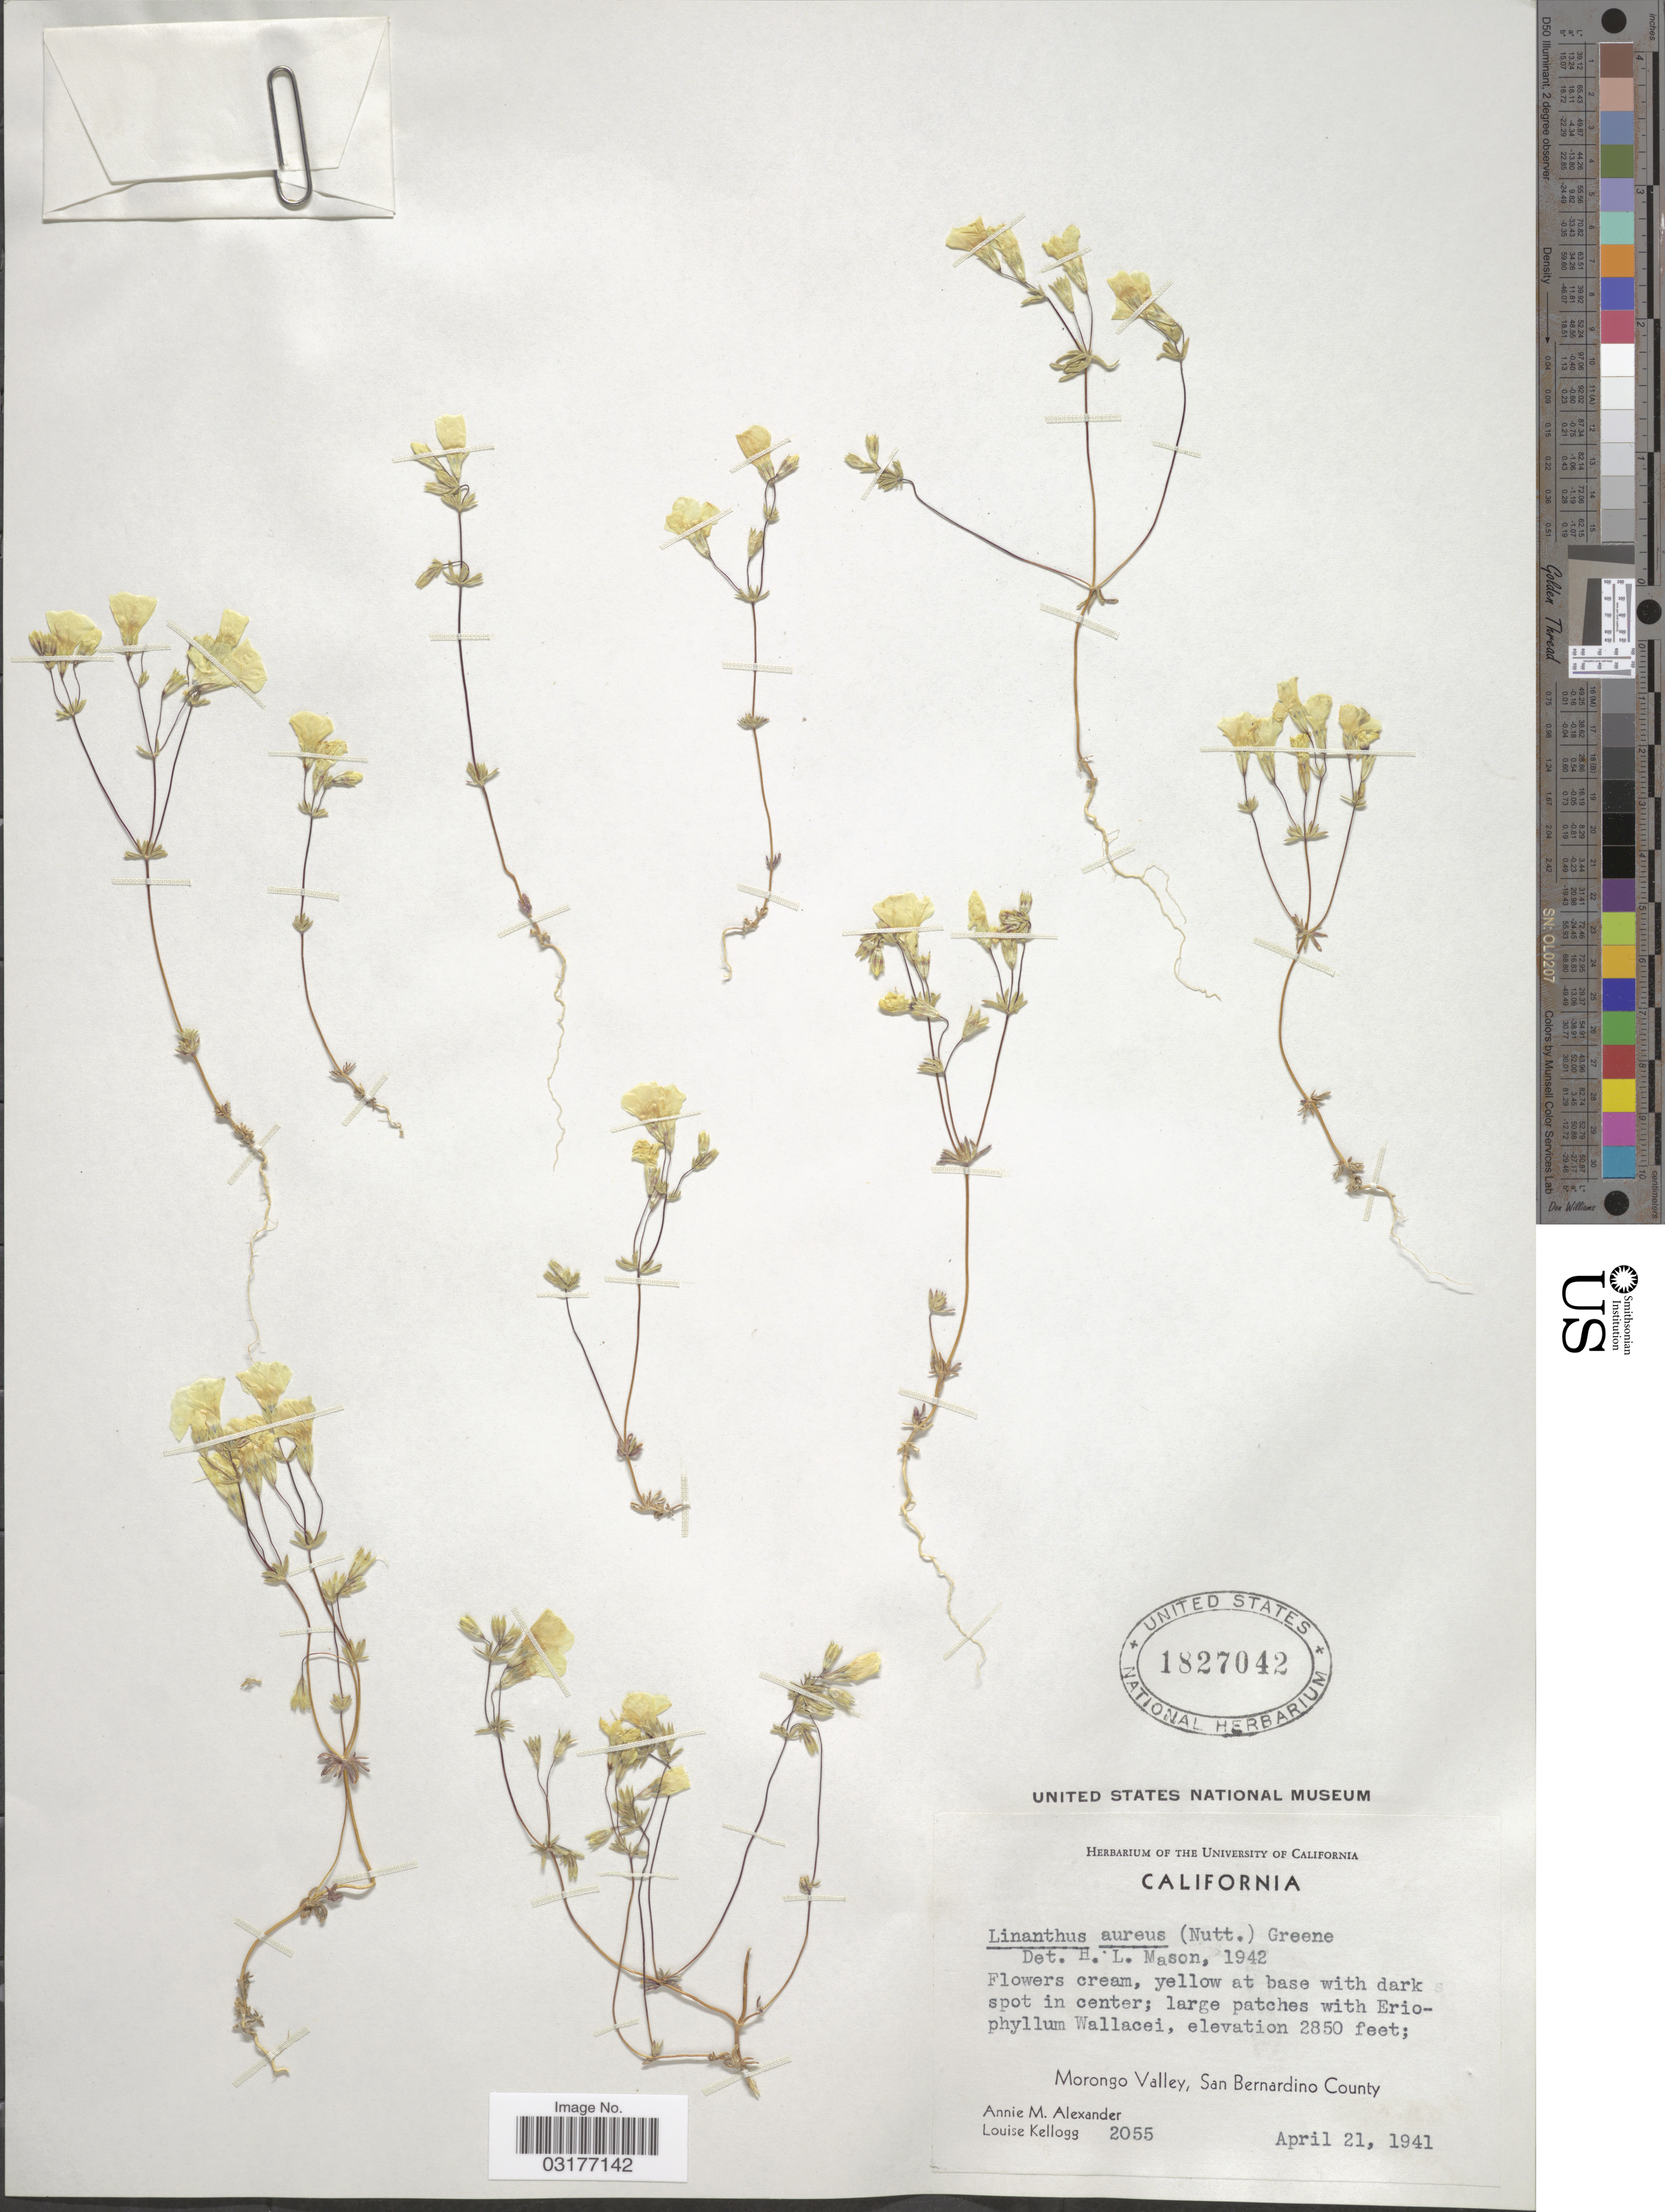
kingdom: Plantae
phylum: Tracheophyta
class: Magnoliopsida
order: Ericales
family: Polemoniaceae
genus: Leptosiphon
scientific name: Leptosiphon chrysanthus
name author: J.M. Porter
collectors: A. M. Alexander & L. Kellogg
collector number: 2055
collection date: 1941-04-21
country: United States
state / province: California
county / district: San Bernardino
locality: Morongo Valley, San Bernardino County.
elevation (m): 869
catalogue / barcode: US 1827042